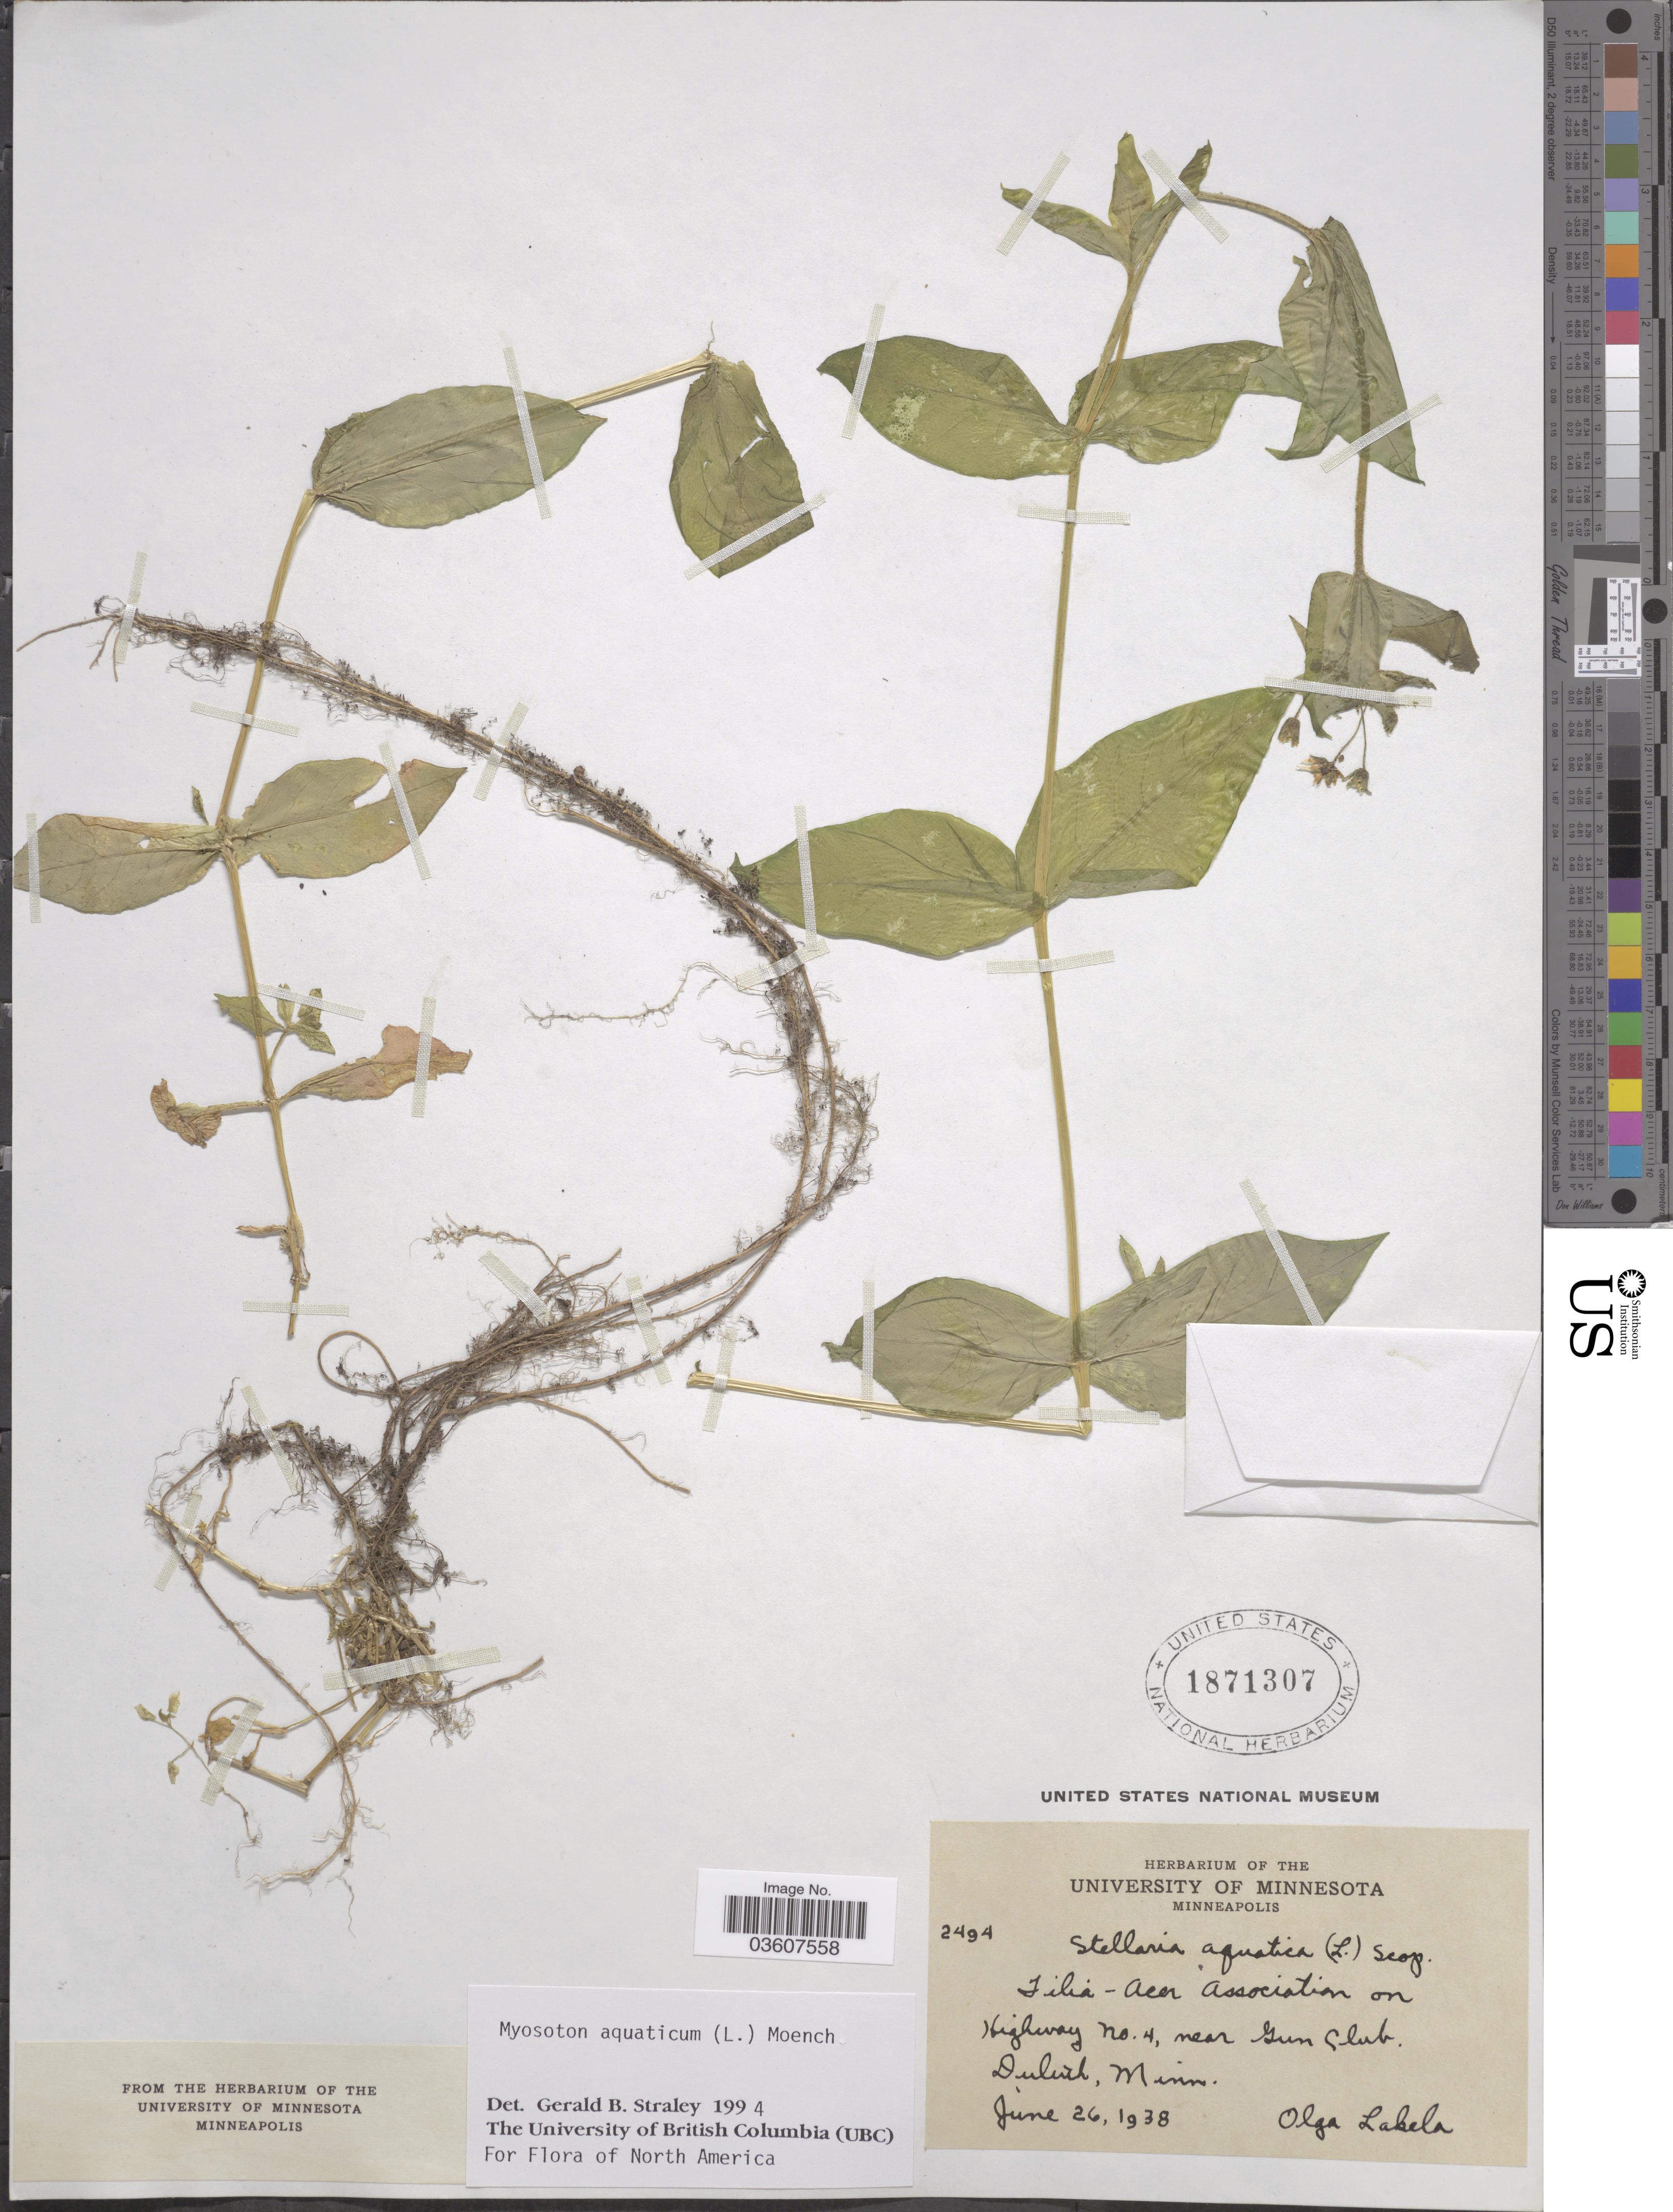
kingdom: Plantae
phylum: Tracheophyta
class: Magnoliopsida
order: Caryophyllales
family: Caryophyllaceae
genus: Stellaria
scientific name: Stellaria aquatica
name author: L.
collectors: O. K. Lakela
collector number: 2494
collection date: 1938-06-26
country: United States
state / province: Minnesota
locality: Highway No. 4, near Gun Club. Duluth.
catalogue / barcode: US 1871307